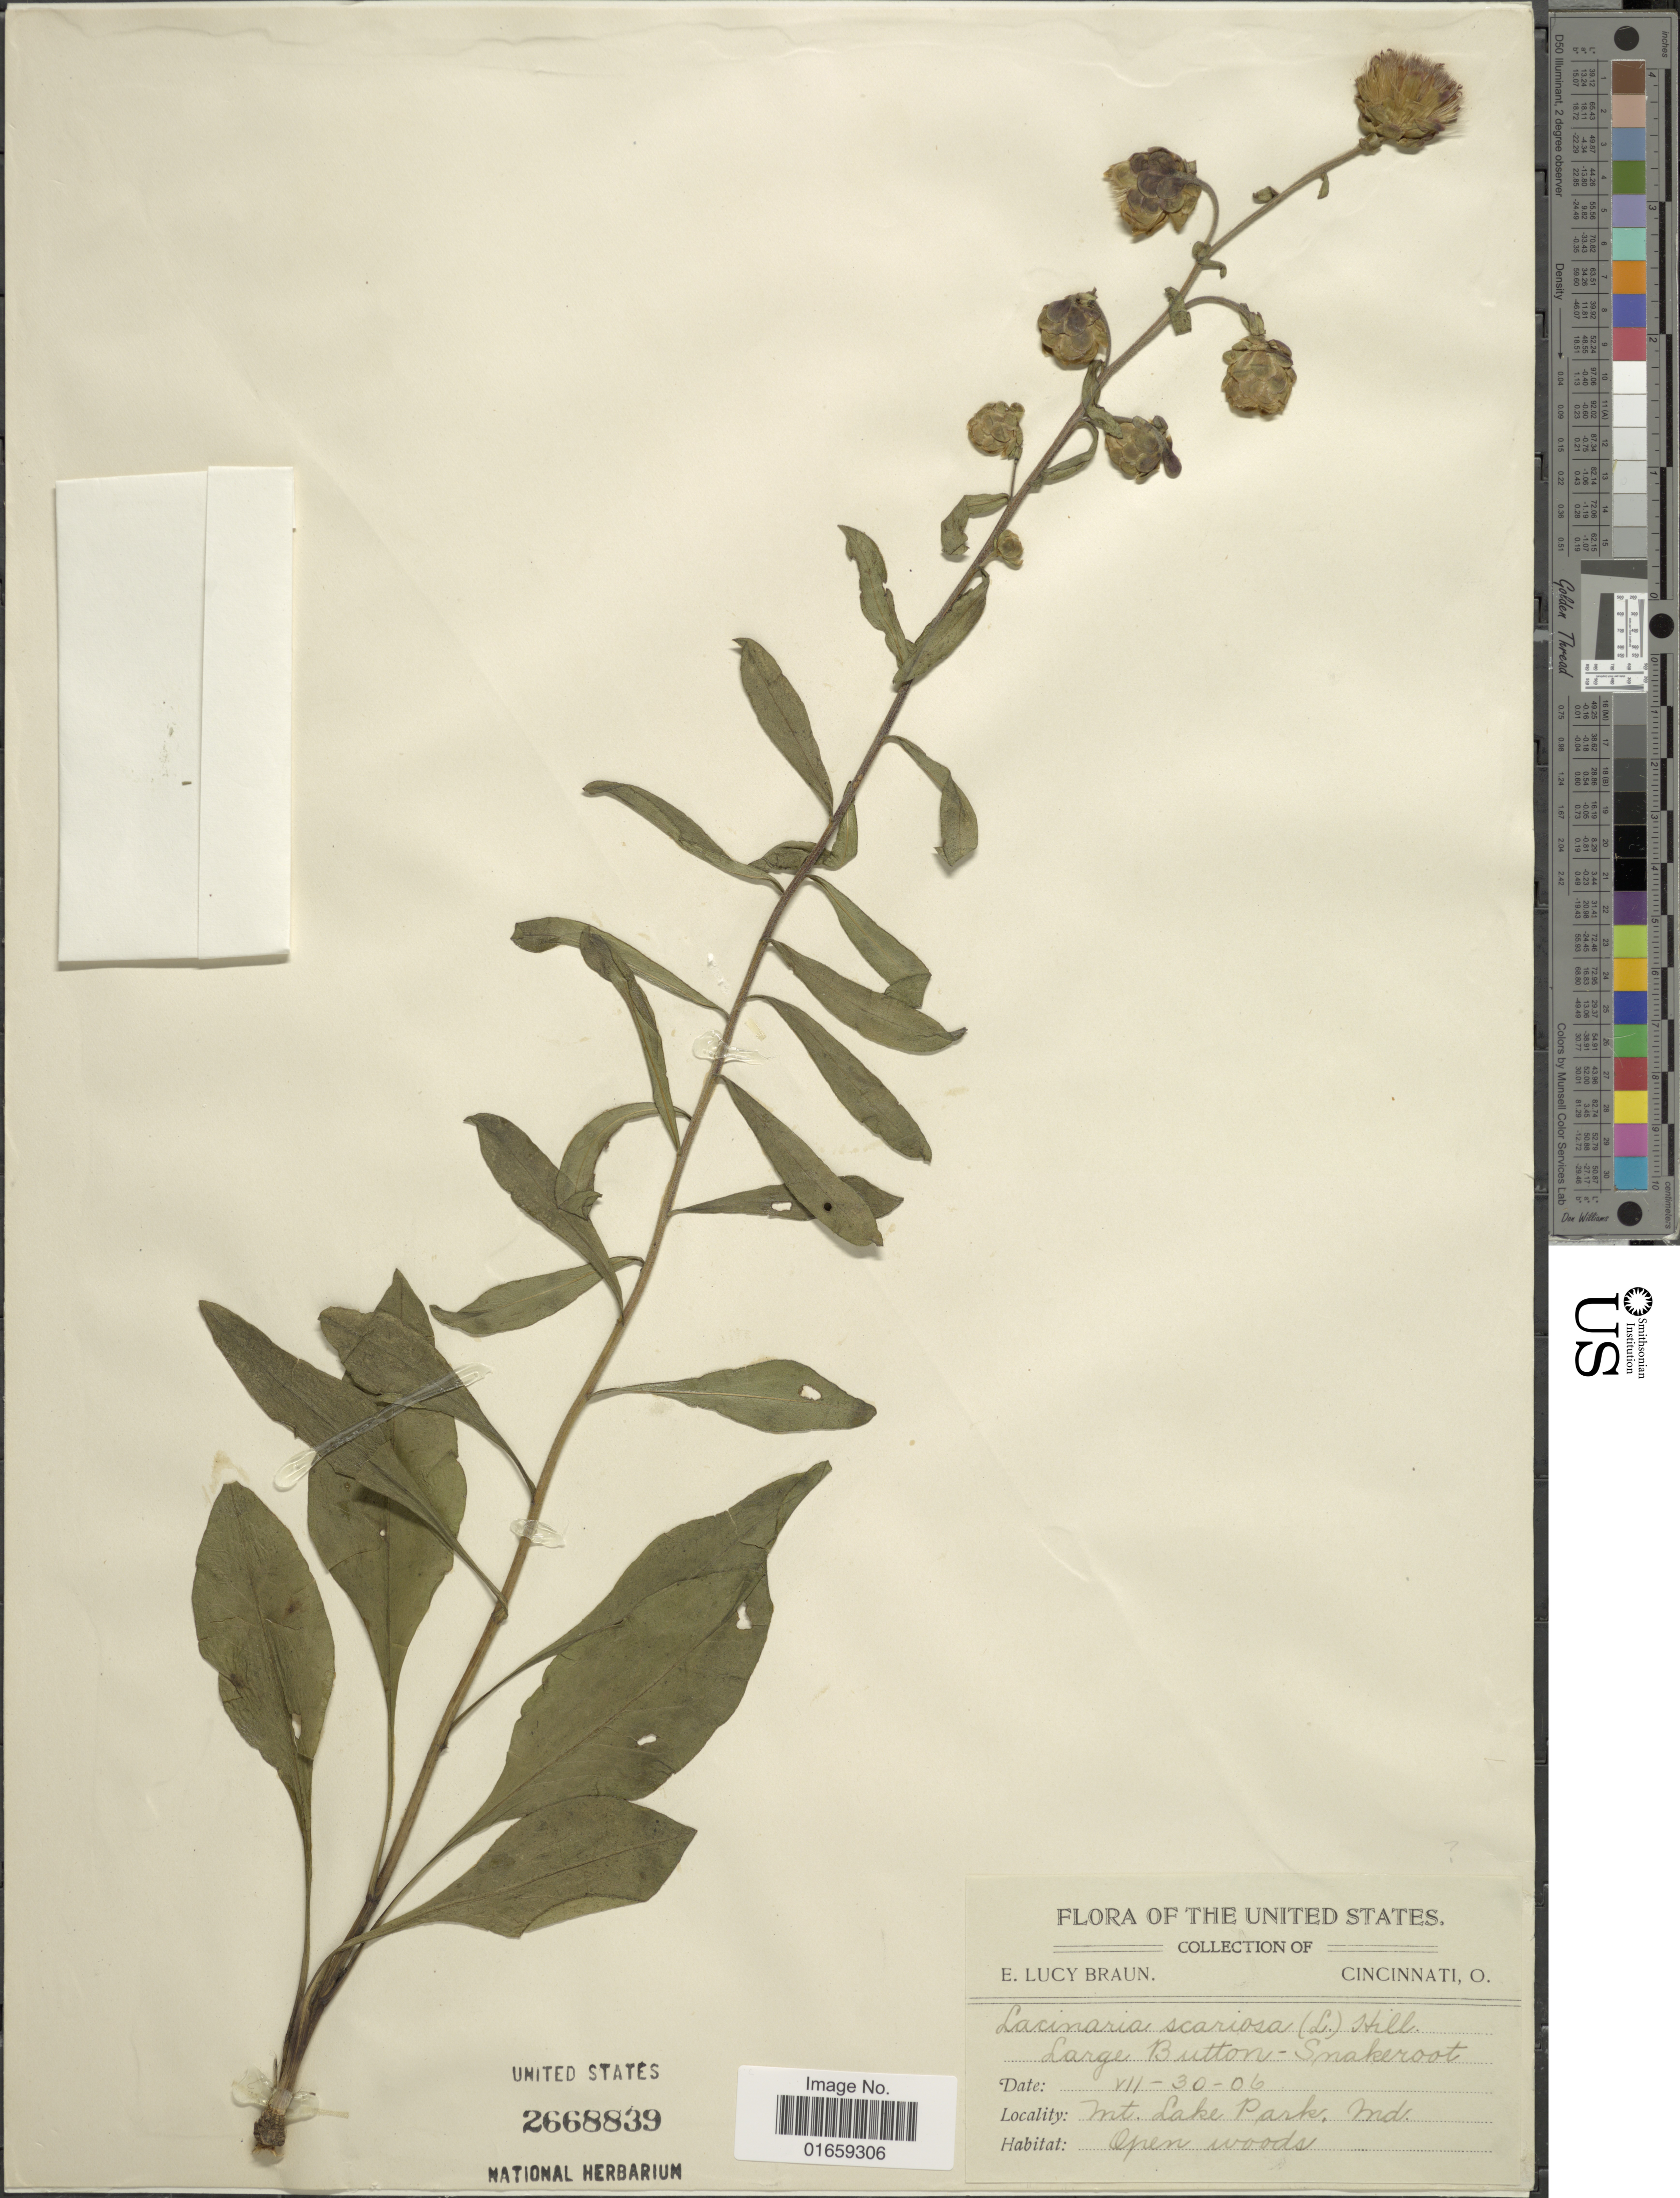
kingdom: Plantae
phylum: Tracheophyta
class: Magnoliopsida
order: Asterales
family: Asteraceae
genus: Liatris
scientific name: Liatris scariosa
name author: (L.) Willd.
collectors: E. L. Braun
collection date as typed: Transcribed d/m/y: 30/7/06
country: United States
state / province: Maryland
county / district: Garrett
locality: Mt. Lake Park, Md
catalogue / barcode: US 2668839